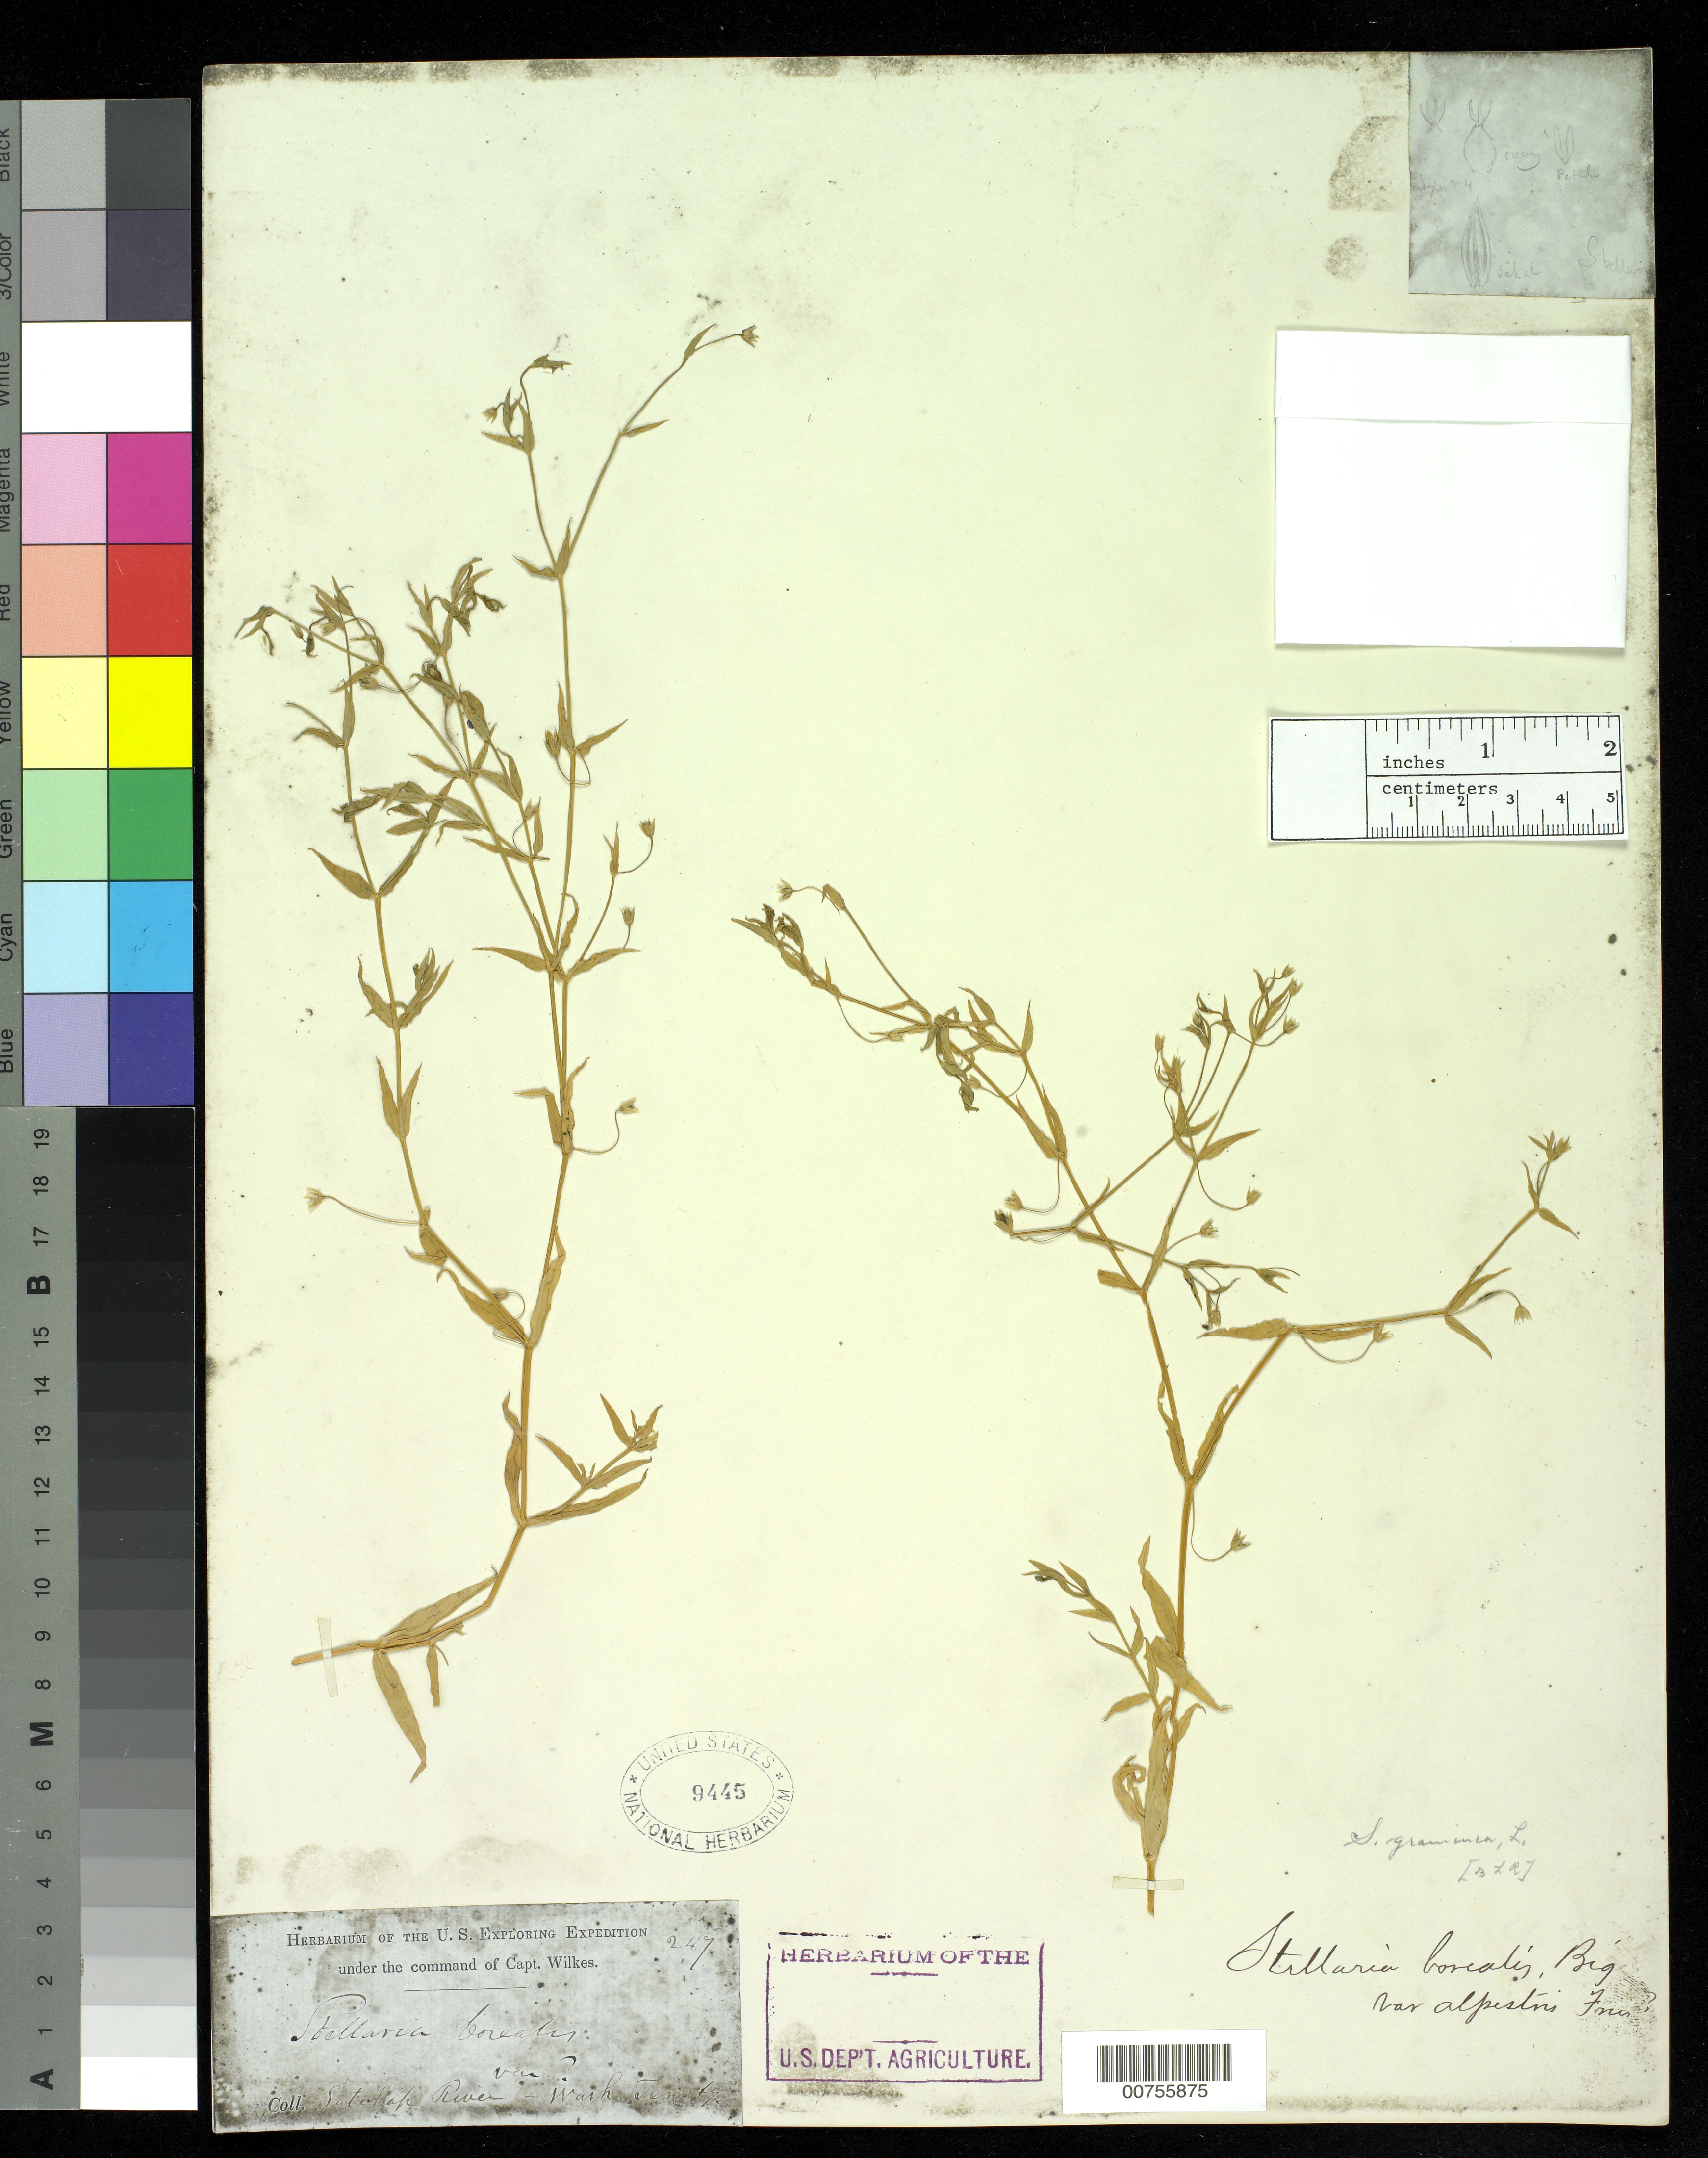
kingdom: Plantae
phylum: Tracheophyta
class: Magnoliopsida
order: Caryophyllales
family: Caryophyllaceae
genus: Stellaria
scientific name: Stellaria borealis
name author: Bigelow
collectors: Wilkes Explor. Exped.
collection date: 1838/1842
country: United States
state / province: Washington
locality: Salchap River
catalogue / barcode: US 9445